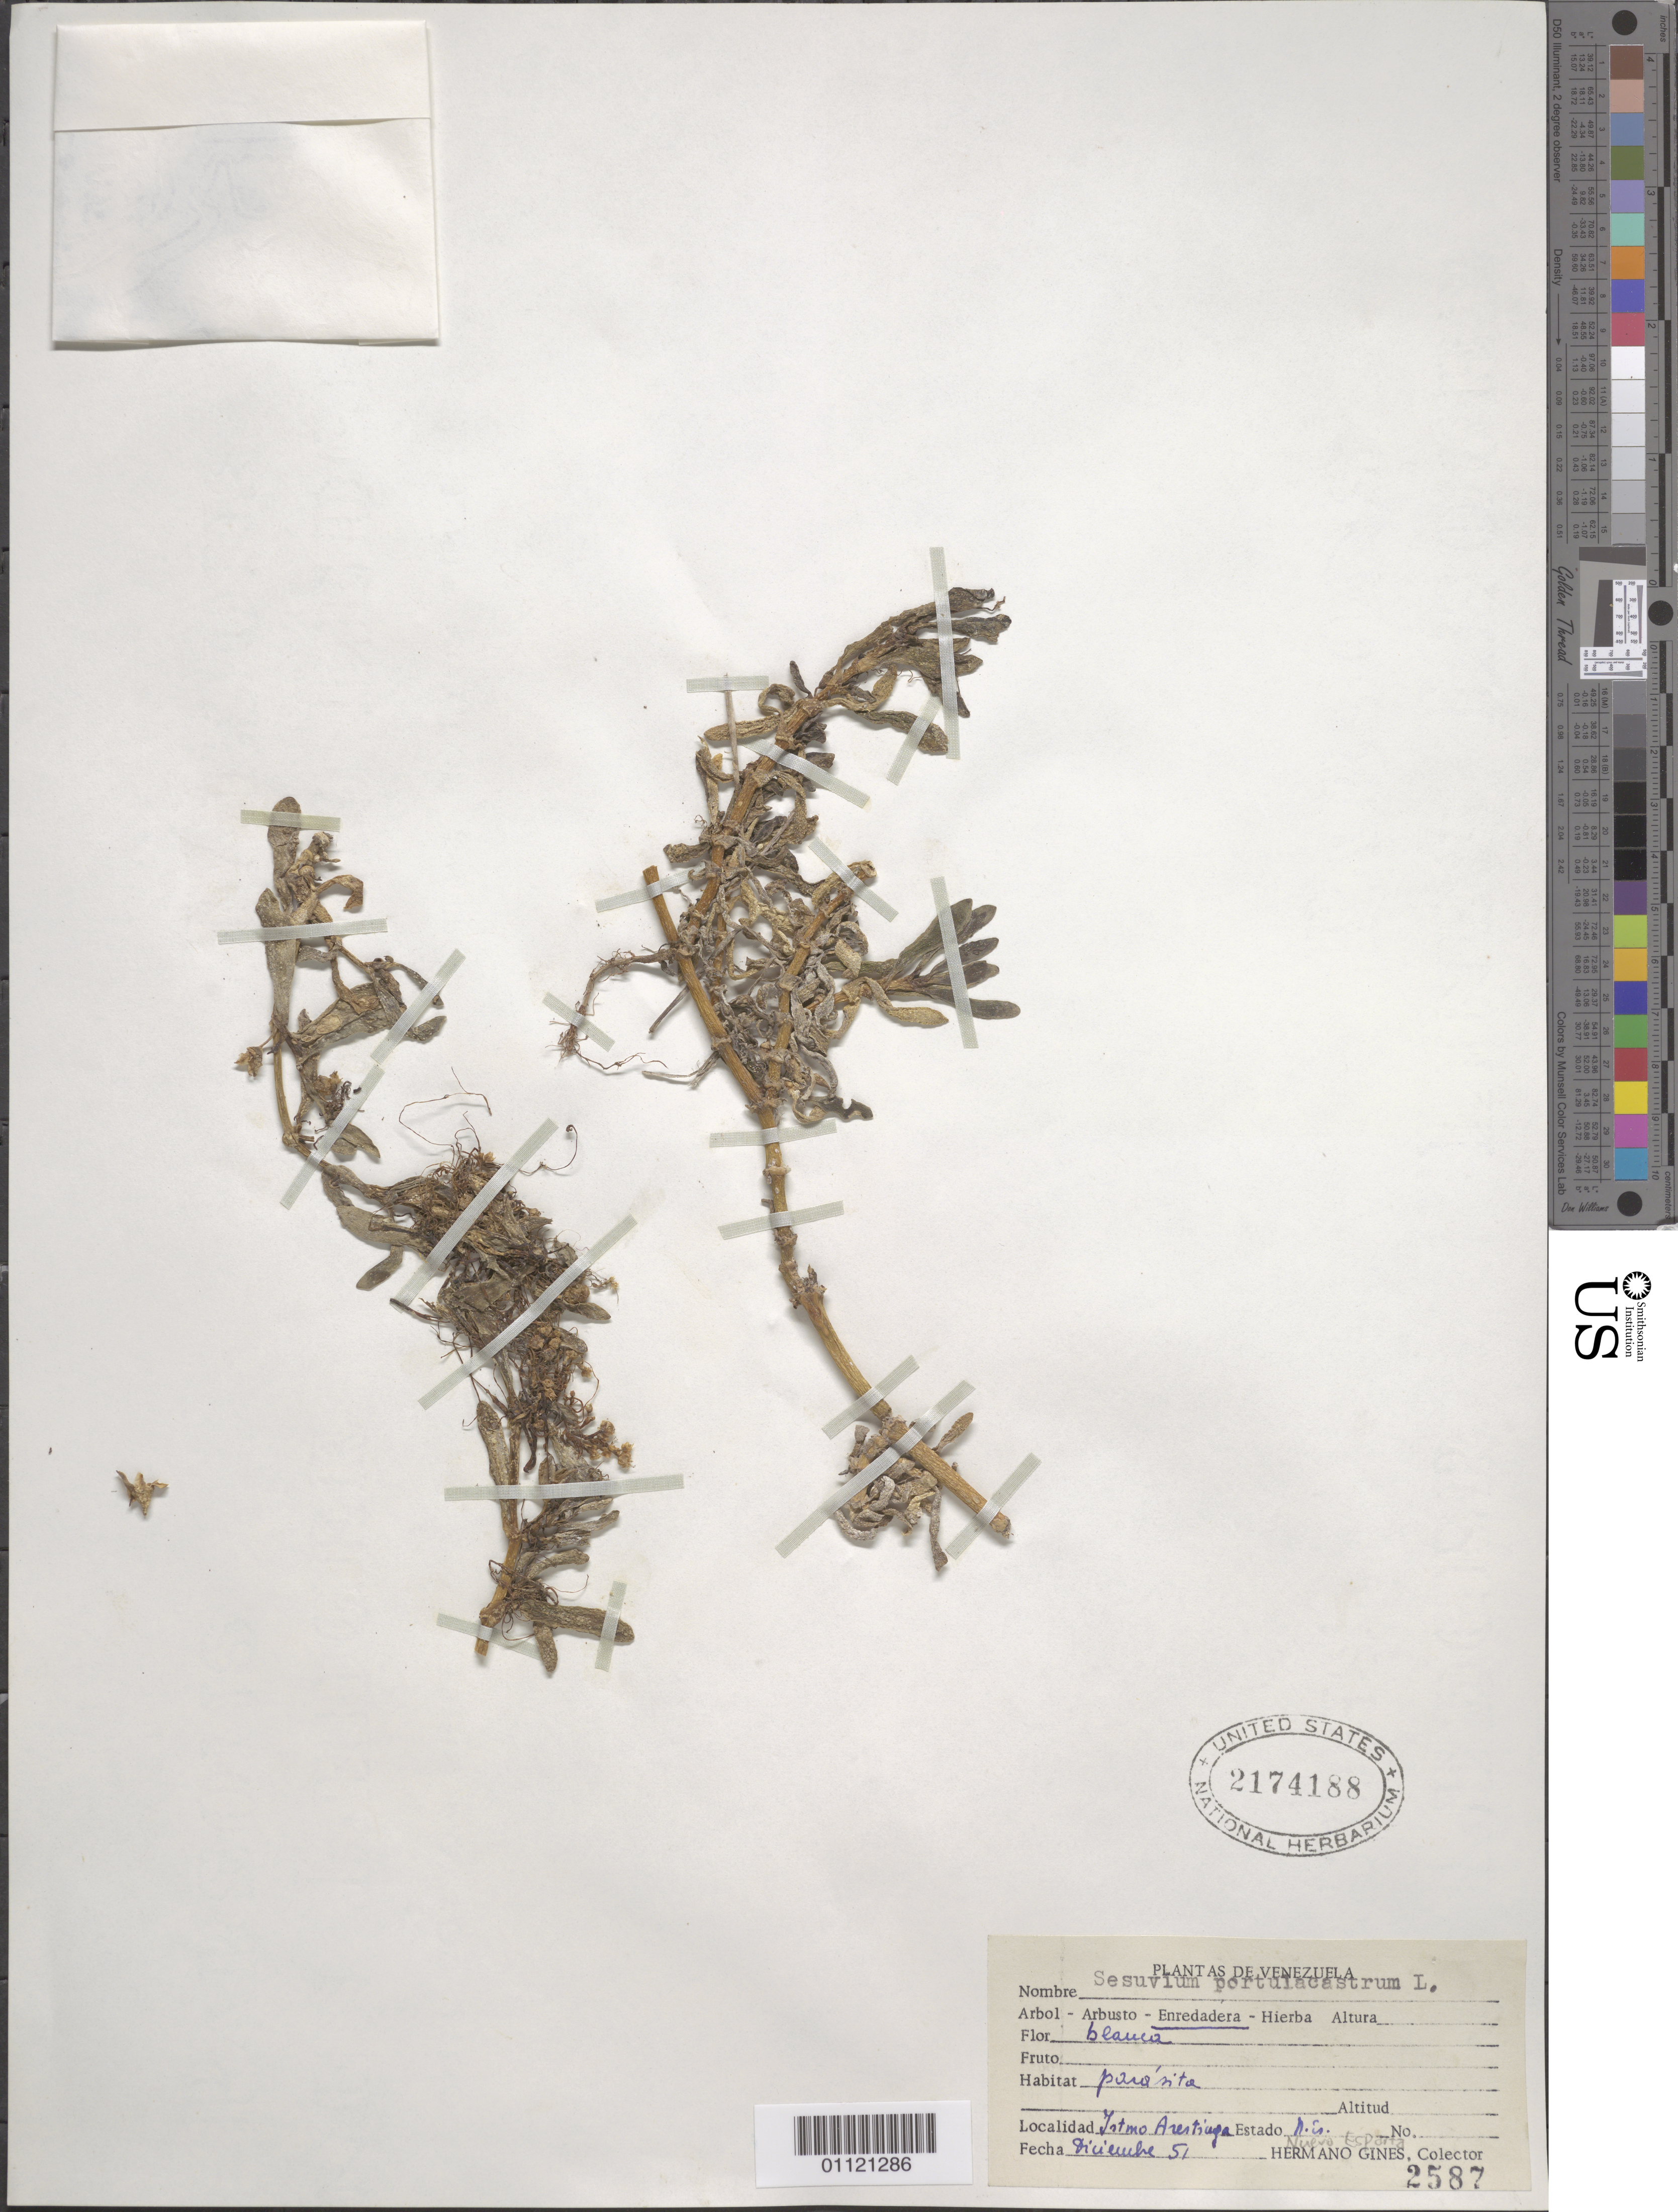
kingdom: Plantae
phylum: Tracheophyta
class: Magnoliopsida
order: Caryophyllales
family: Aizoaceae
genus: Sesuvium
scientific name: Sesuvium portulacastrum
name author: (L.) L.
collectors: Bro. Gines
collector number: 2587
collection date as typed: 01 Dec 1951 to 31 Dec 1951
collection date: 1951-12-01/1951-12-31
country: Venezuela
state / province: Nueva Esparta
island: Margarita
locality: Istmo Arestinga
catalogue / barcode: US 2174188